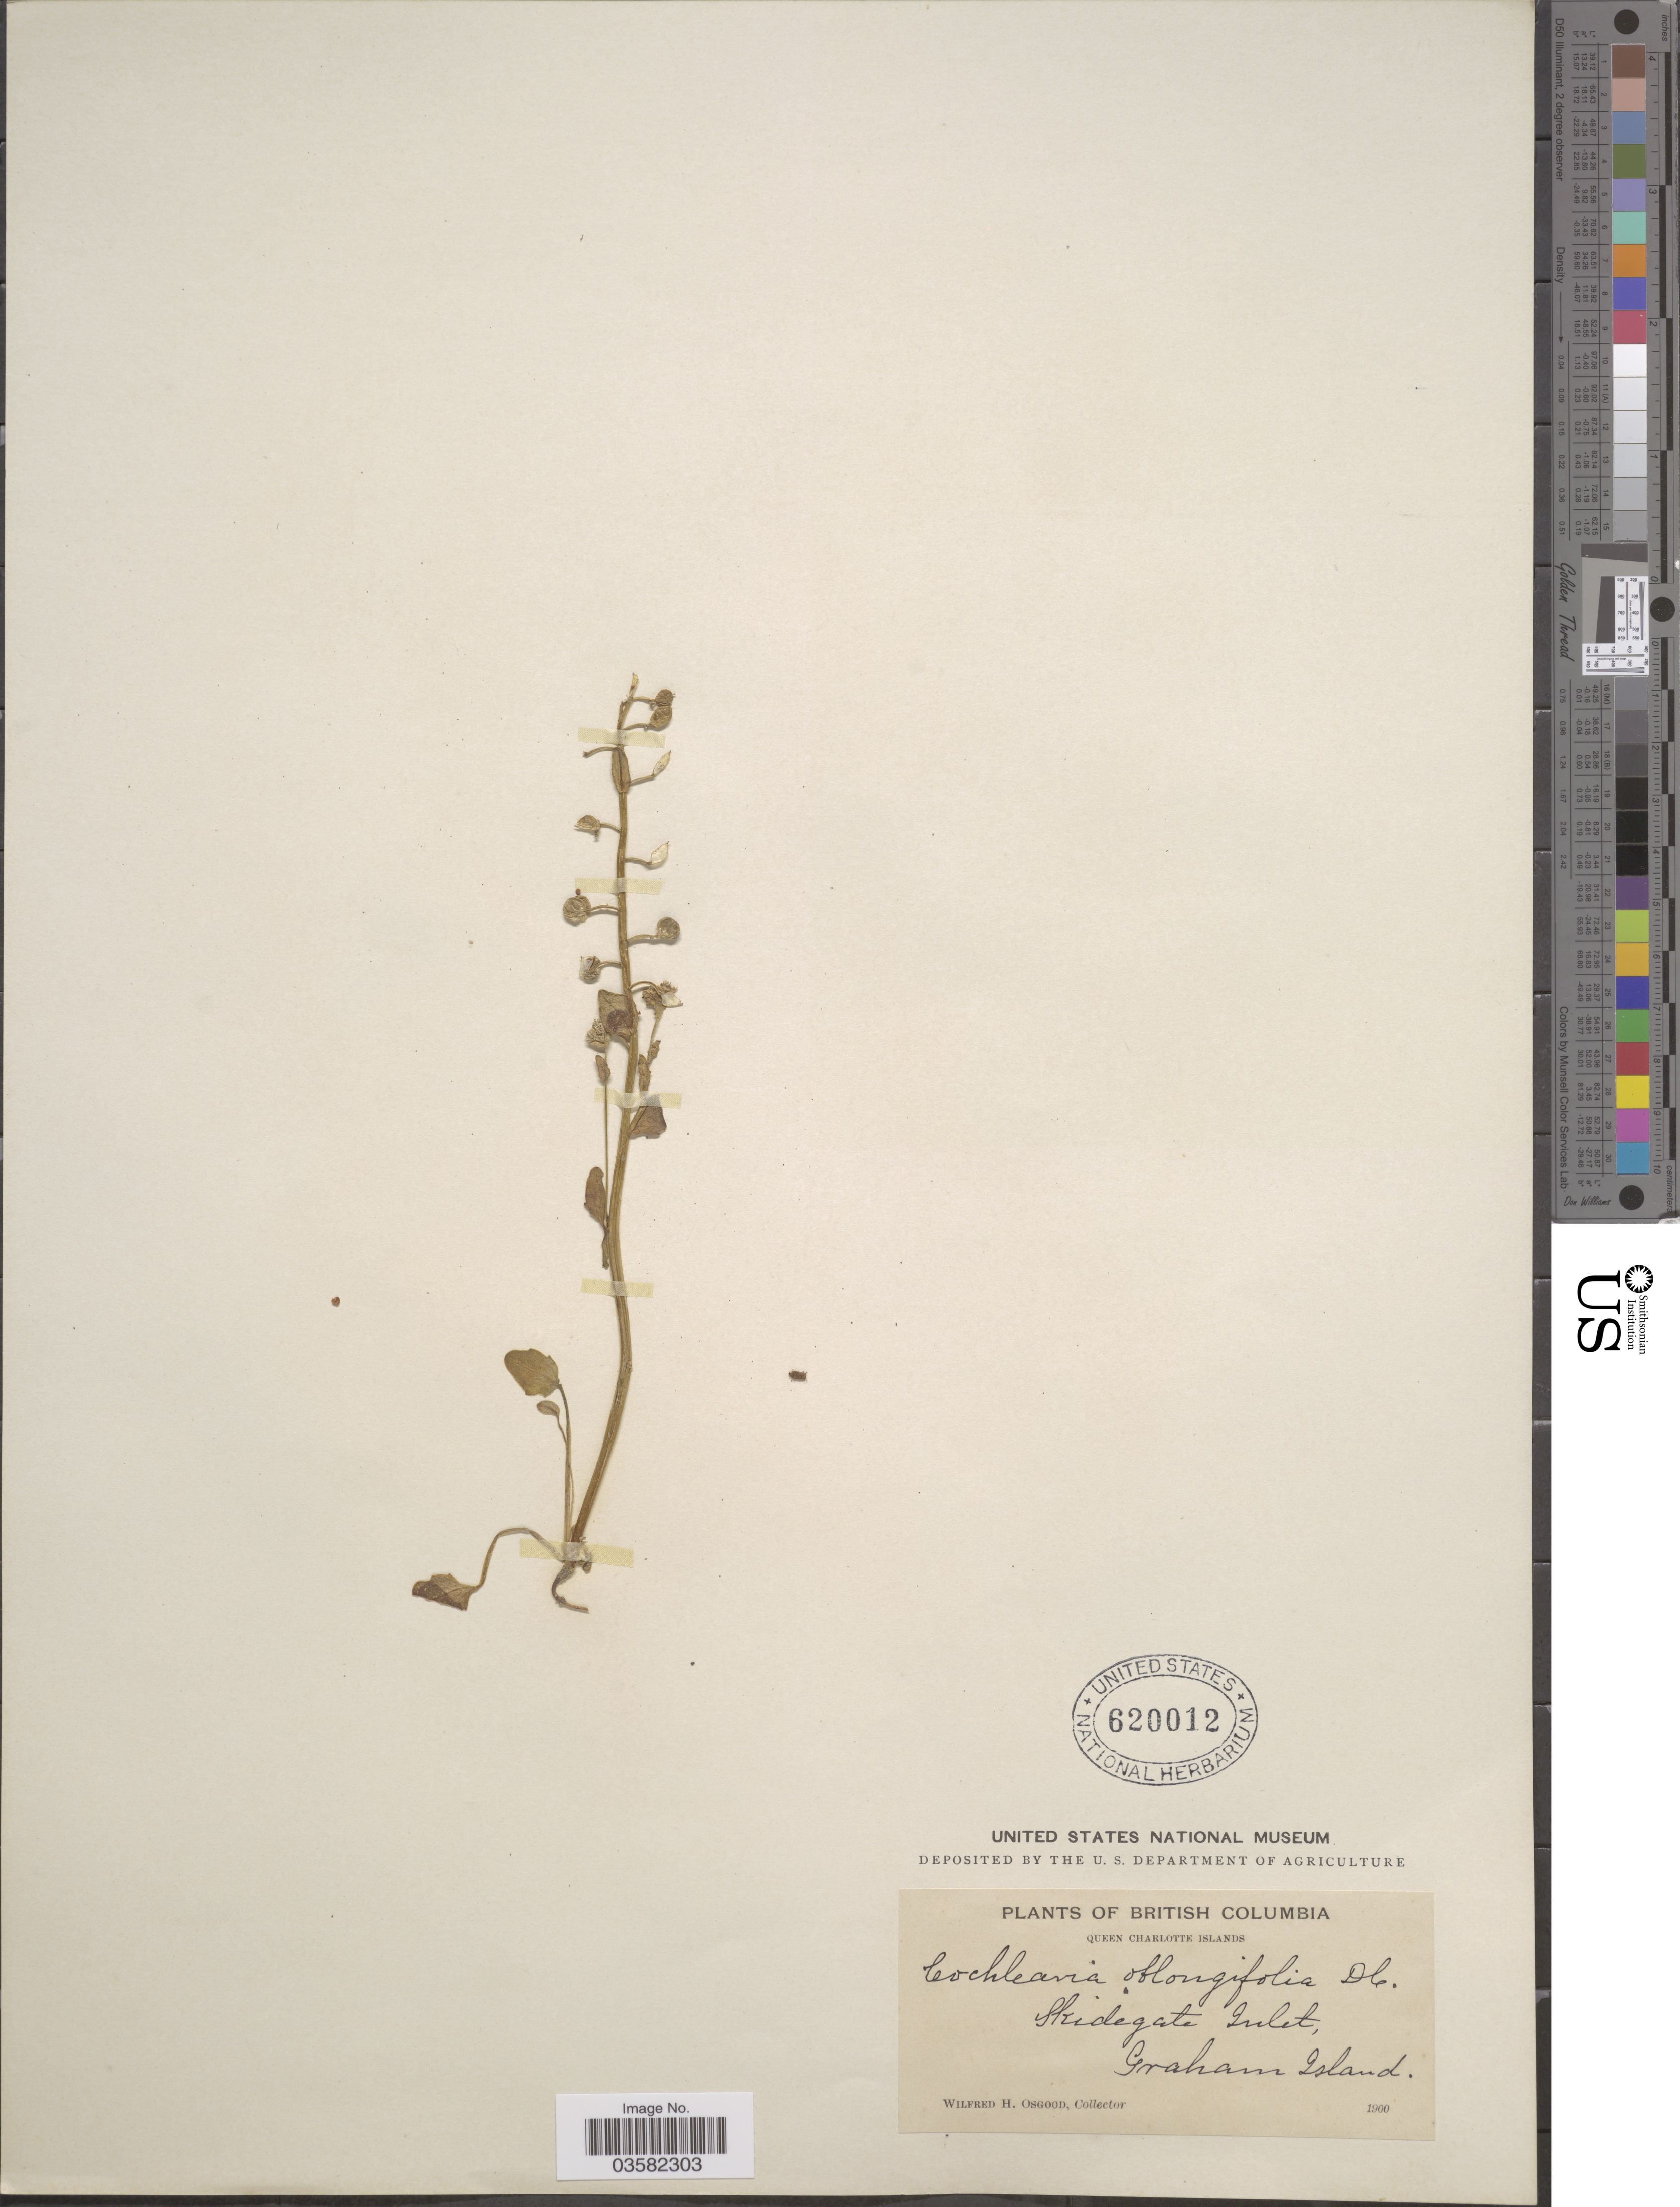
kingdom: Plantae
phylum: Tracheophyta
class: Magnoliopsida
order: Brassicales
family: Brassicaceae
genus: Cochlearia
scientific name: Cochlearia officinalis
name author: L.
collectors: W. Osgood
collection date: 1900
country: Canada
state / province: British Columbia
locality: Queen Charlotte Islands. Skidegate Inlet, Graham Island.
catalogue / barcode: US 620012